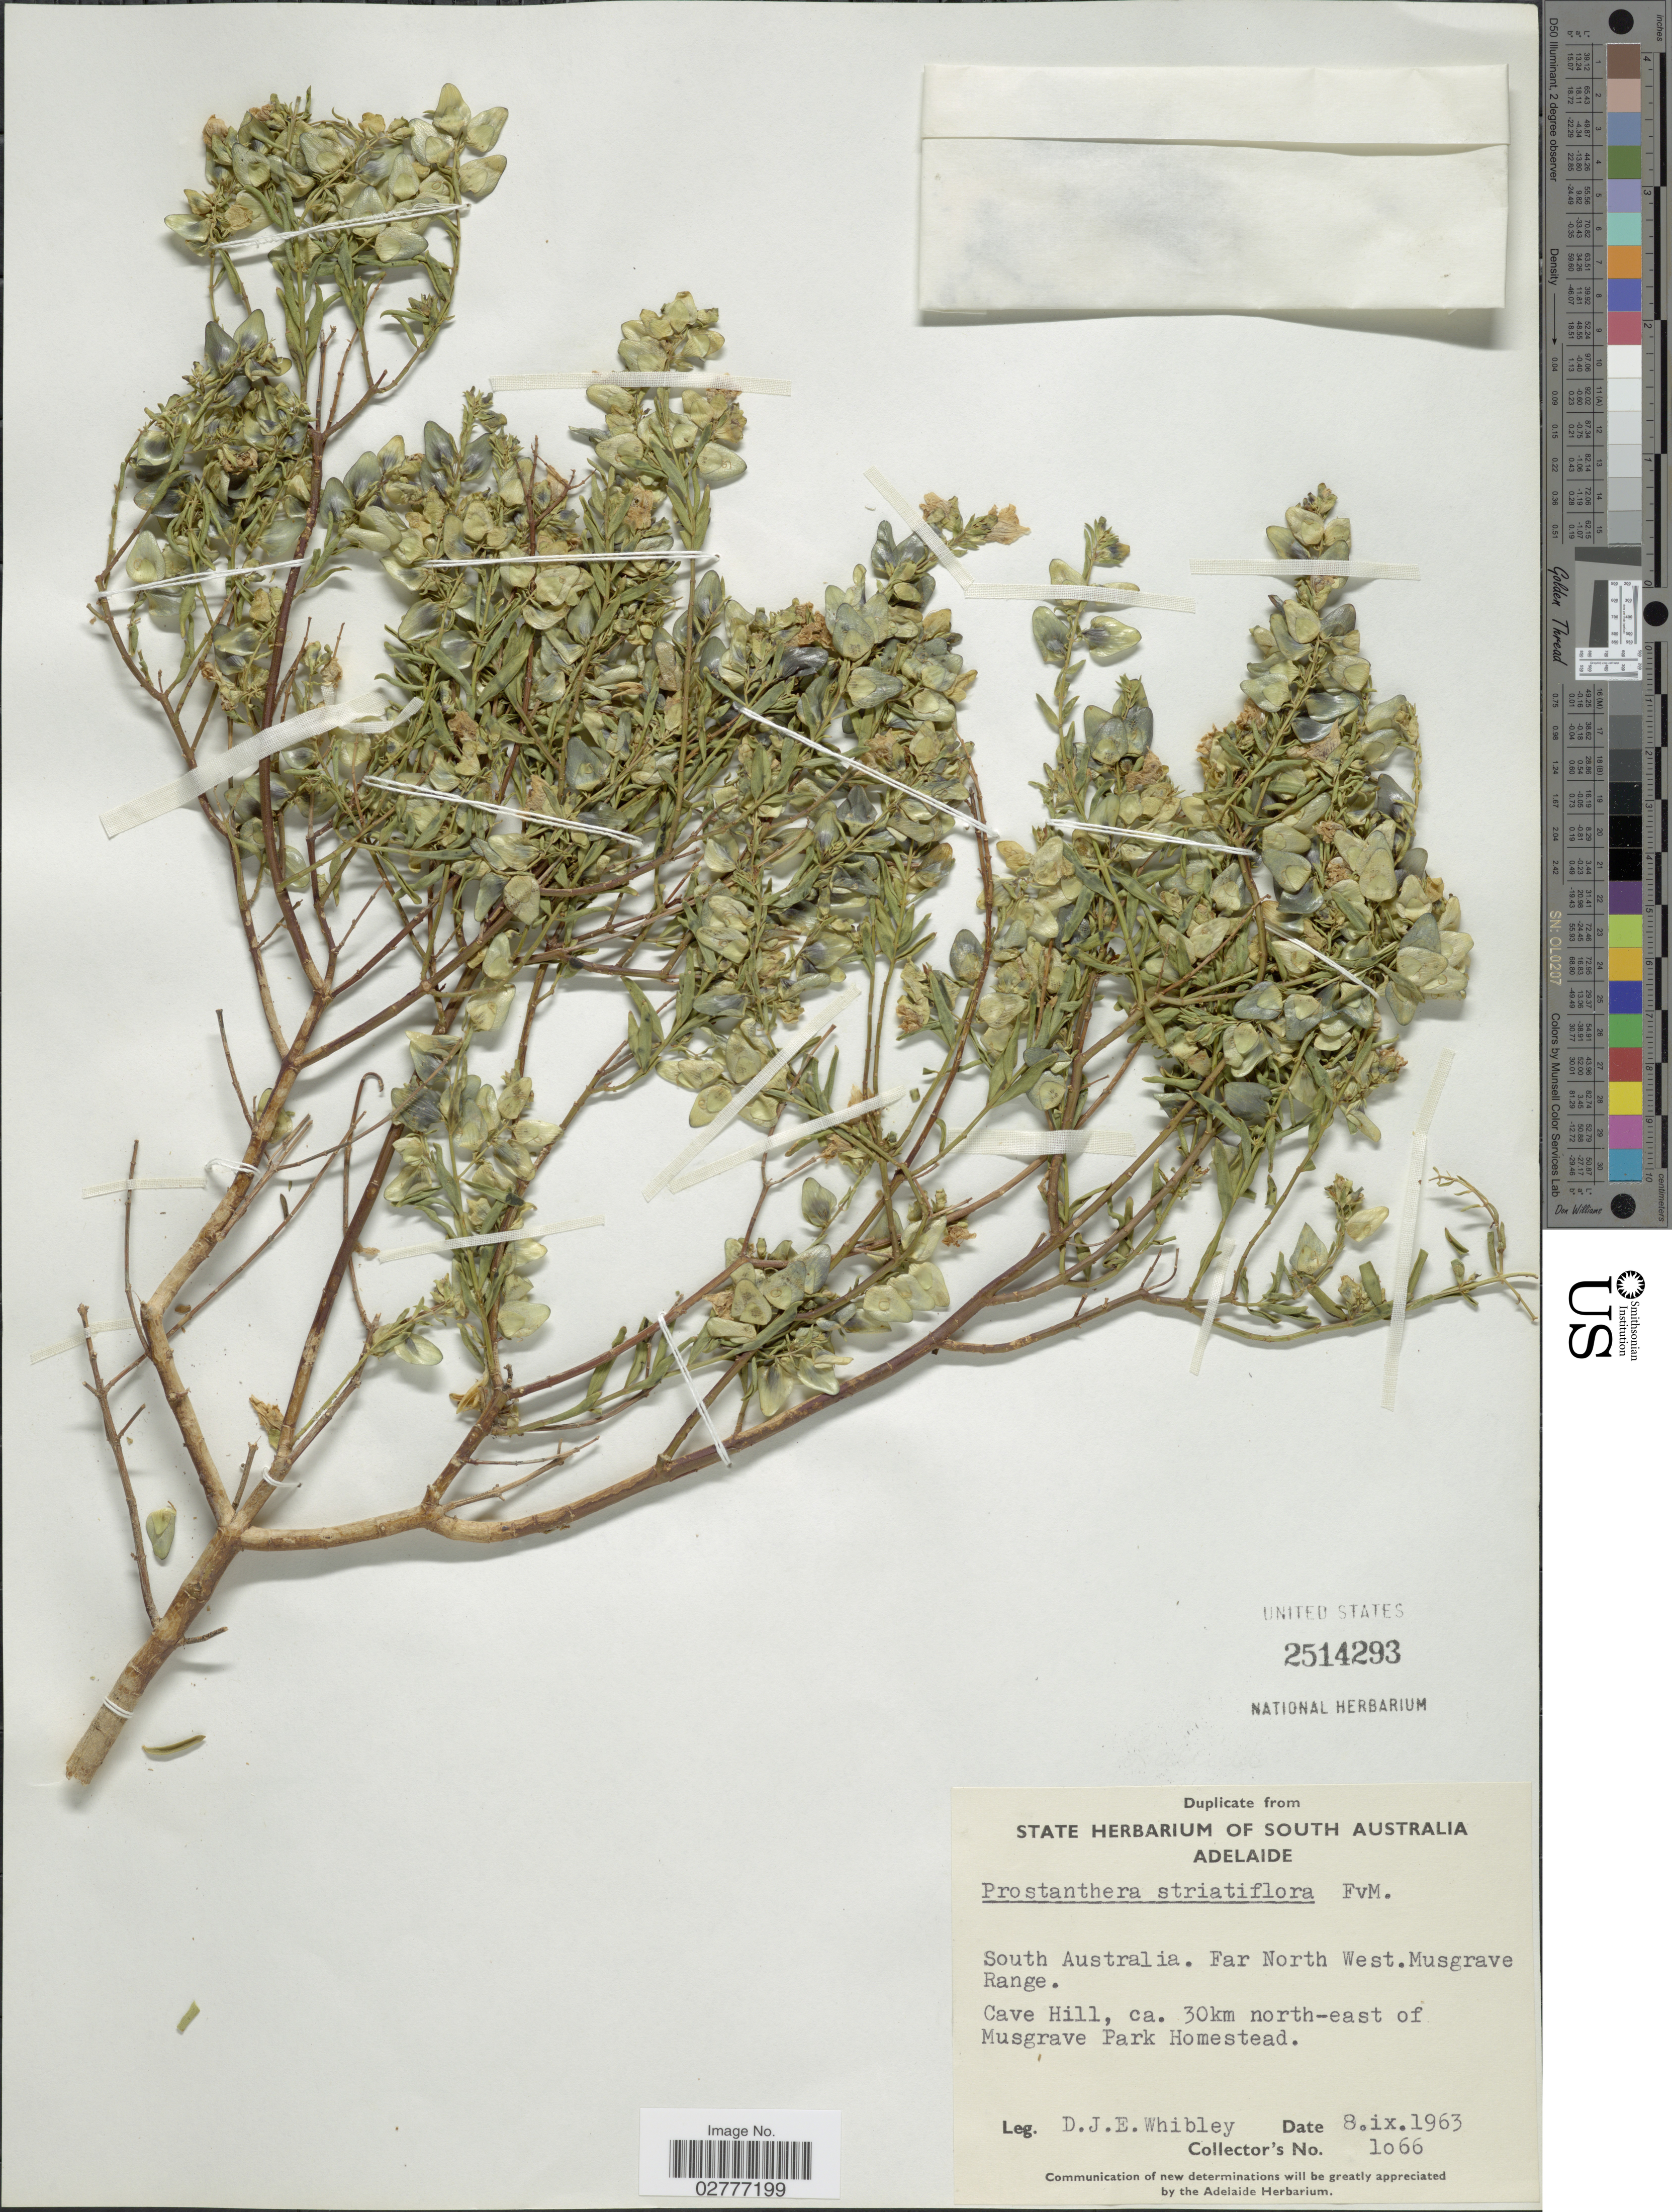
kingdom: Plantae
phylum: Tracheophyta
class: Magnoliopsida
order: Lamiales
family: Lamiaceae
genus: Prostanthera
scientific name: Prostanthera striatiflora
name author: F. Muell.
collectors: D. Whibley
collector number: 1066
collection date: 1963-09-08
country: Australia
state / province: South Australia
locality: Far North West. Musgrave Range. Cave Hill, ca. 30km north-east of Musgrave Park Homestead.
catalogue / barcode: US 2514293